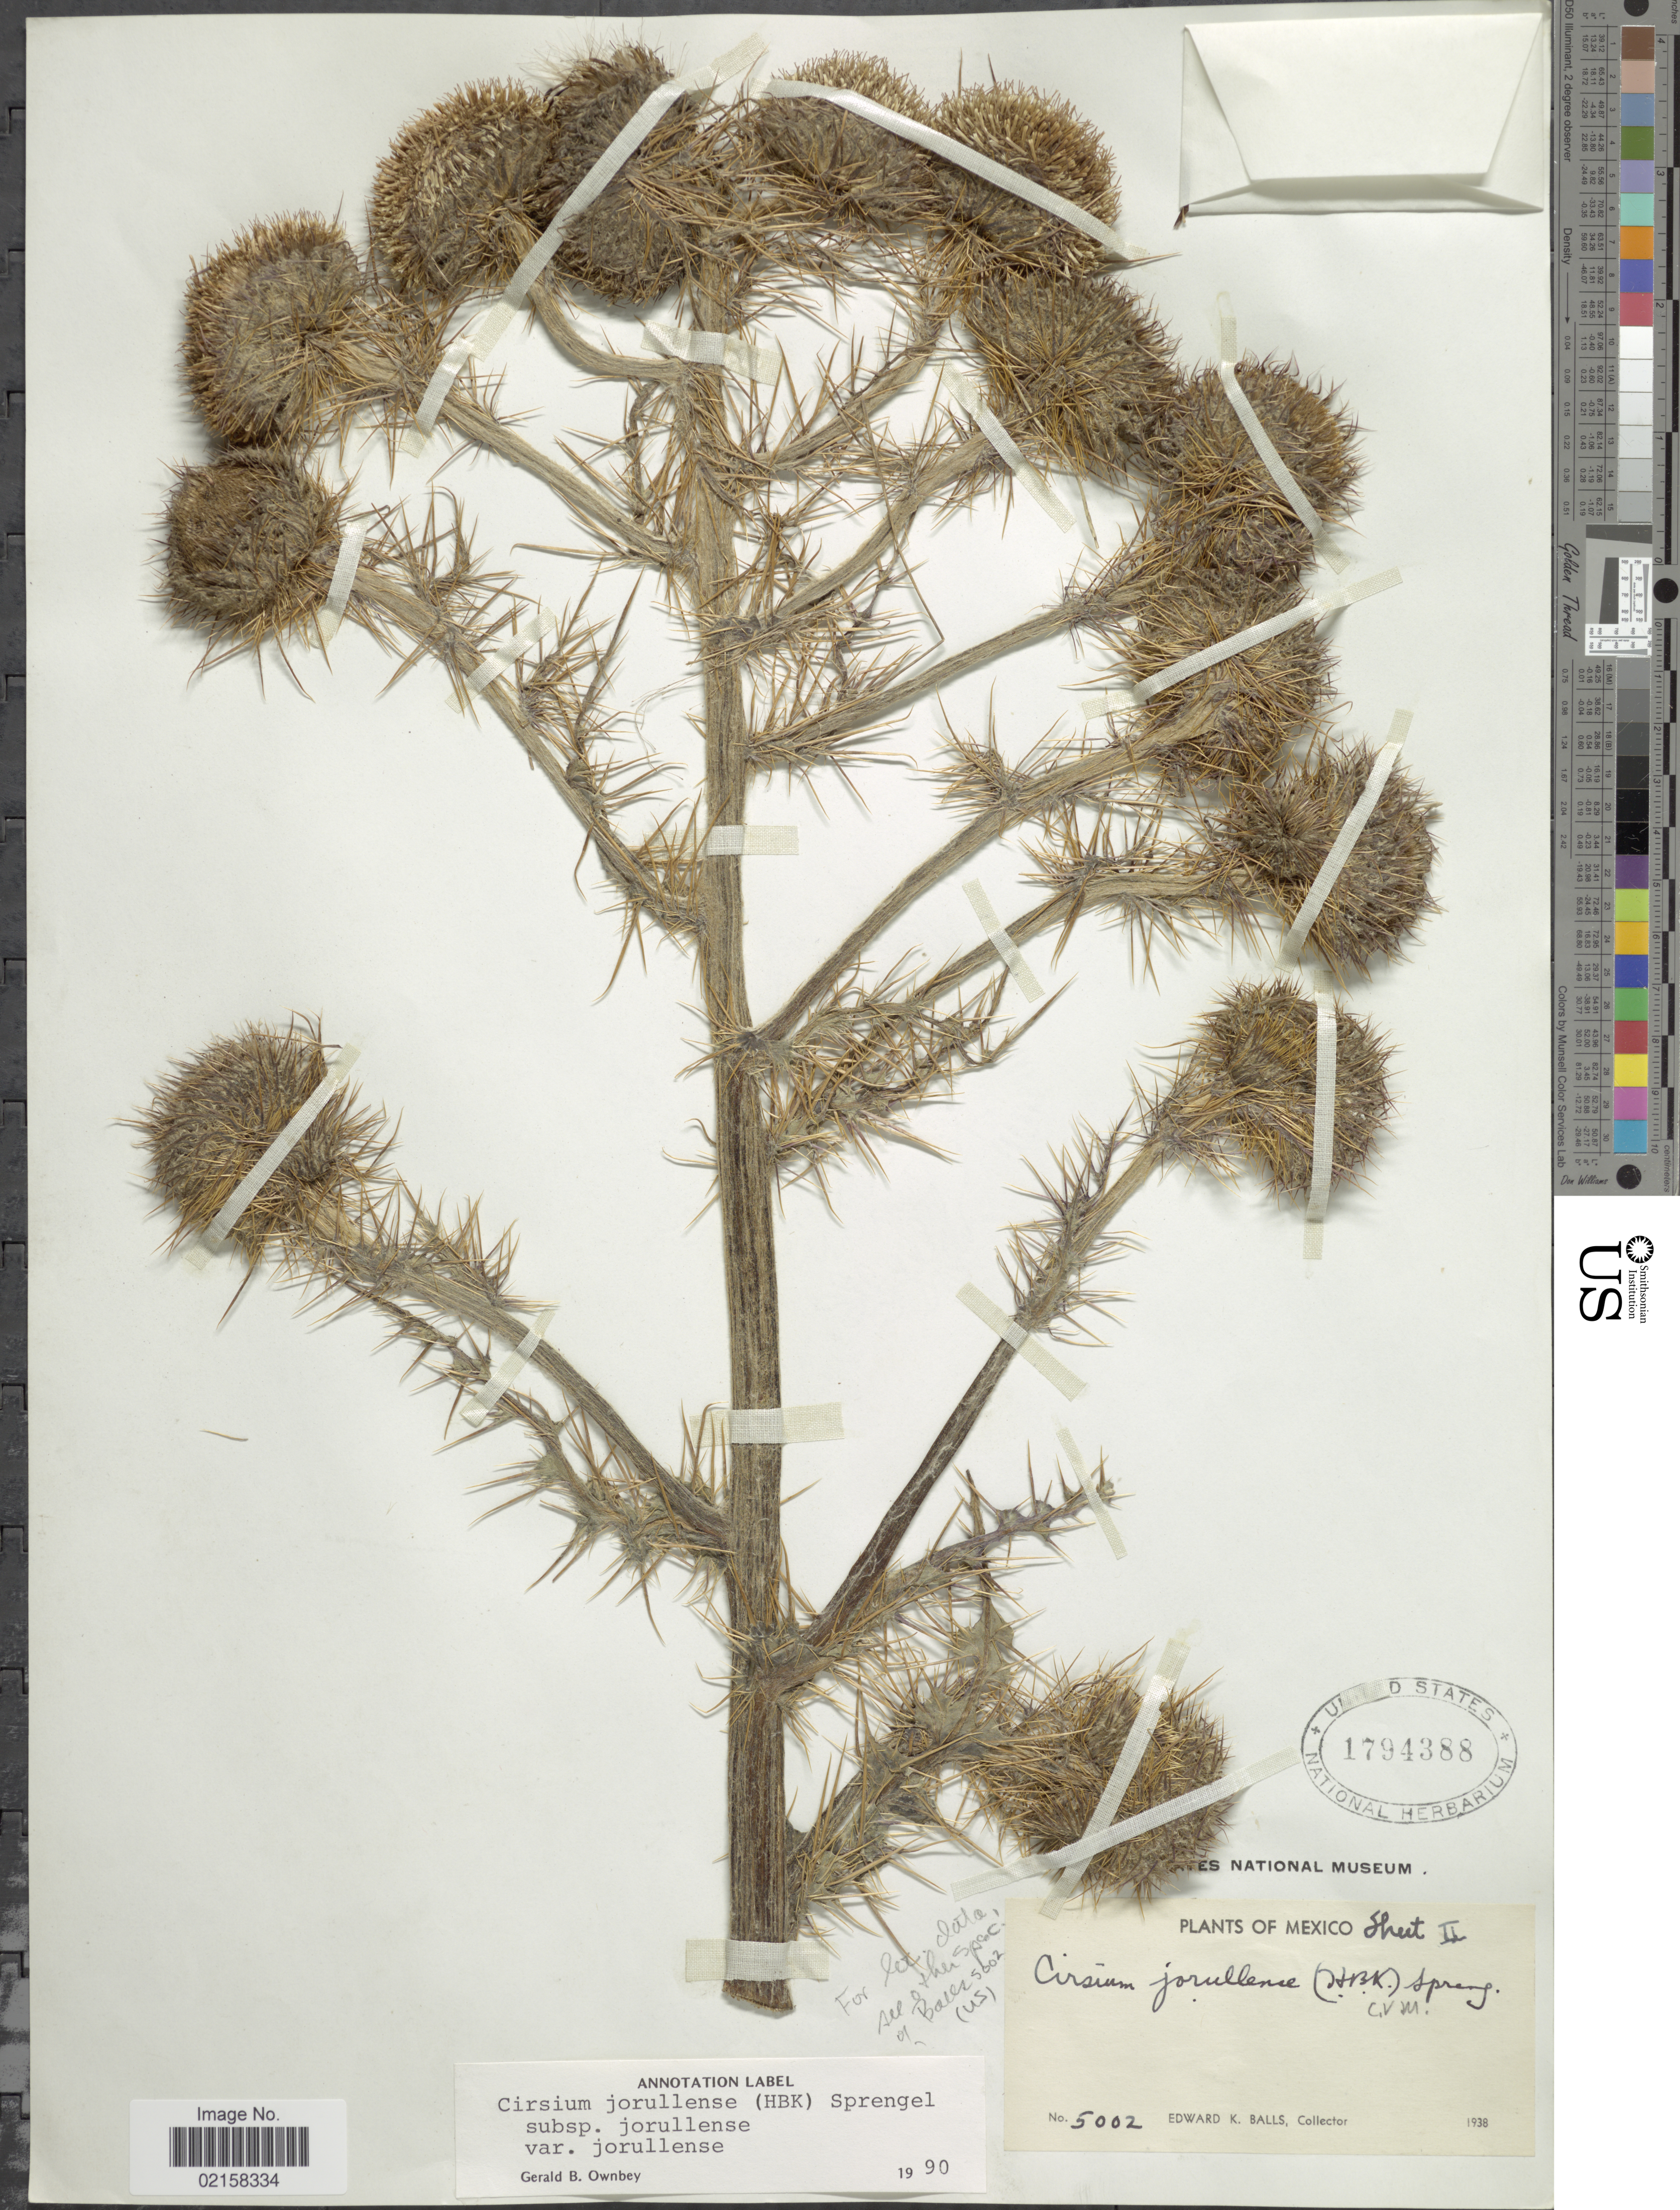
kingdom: Plantae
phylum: Tracheophyta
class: Magnoliopsida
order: Asterales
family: Asteraceae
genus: Cirsium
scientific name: Cirsium jorullense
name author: (Kunth) Spreng.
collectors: E. K. Balls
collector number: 5002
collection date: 1938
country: Mexico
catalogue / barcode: US 1794388